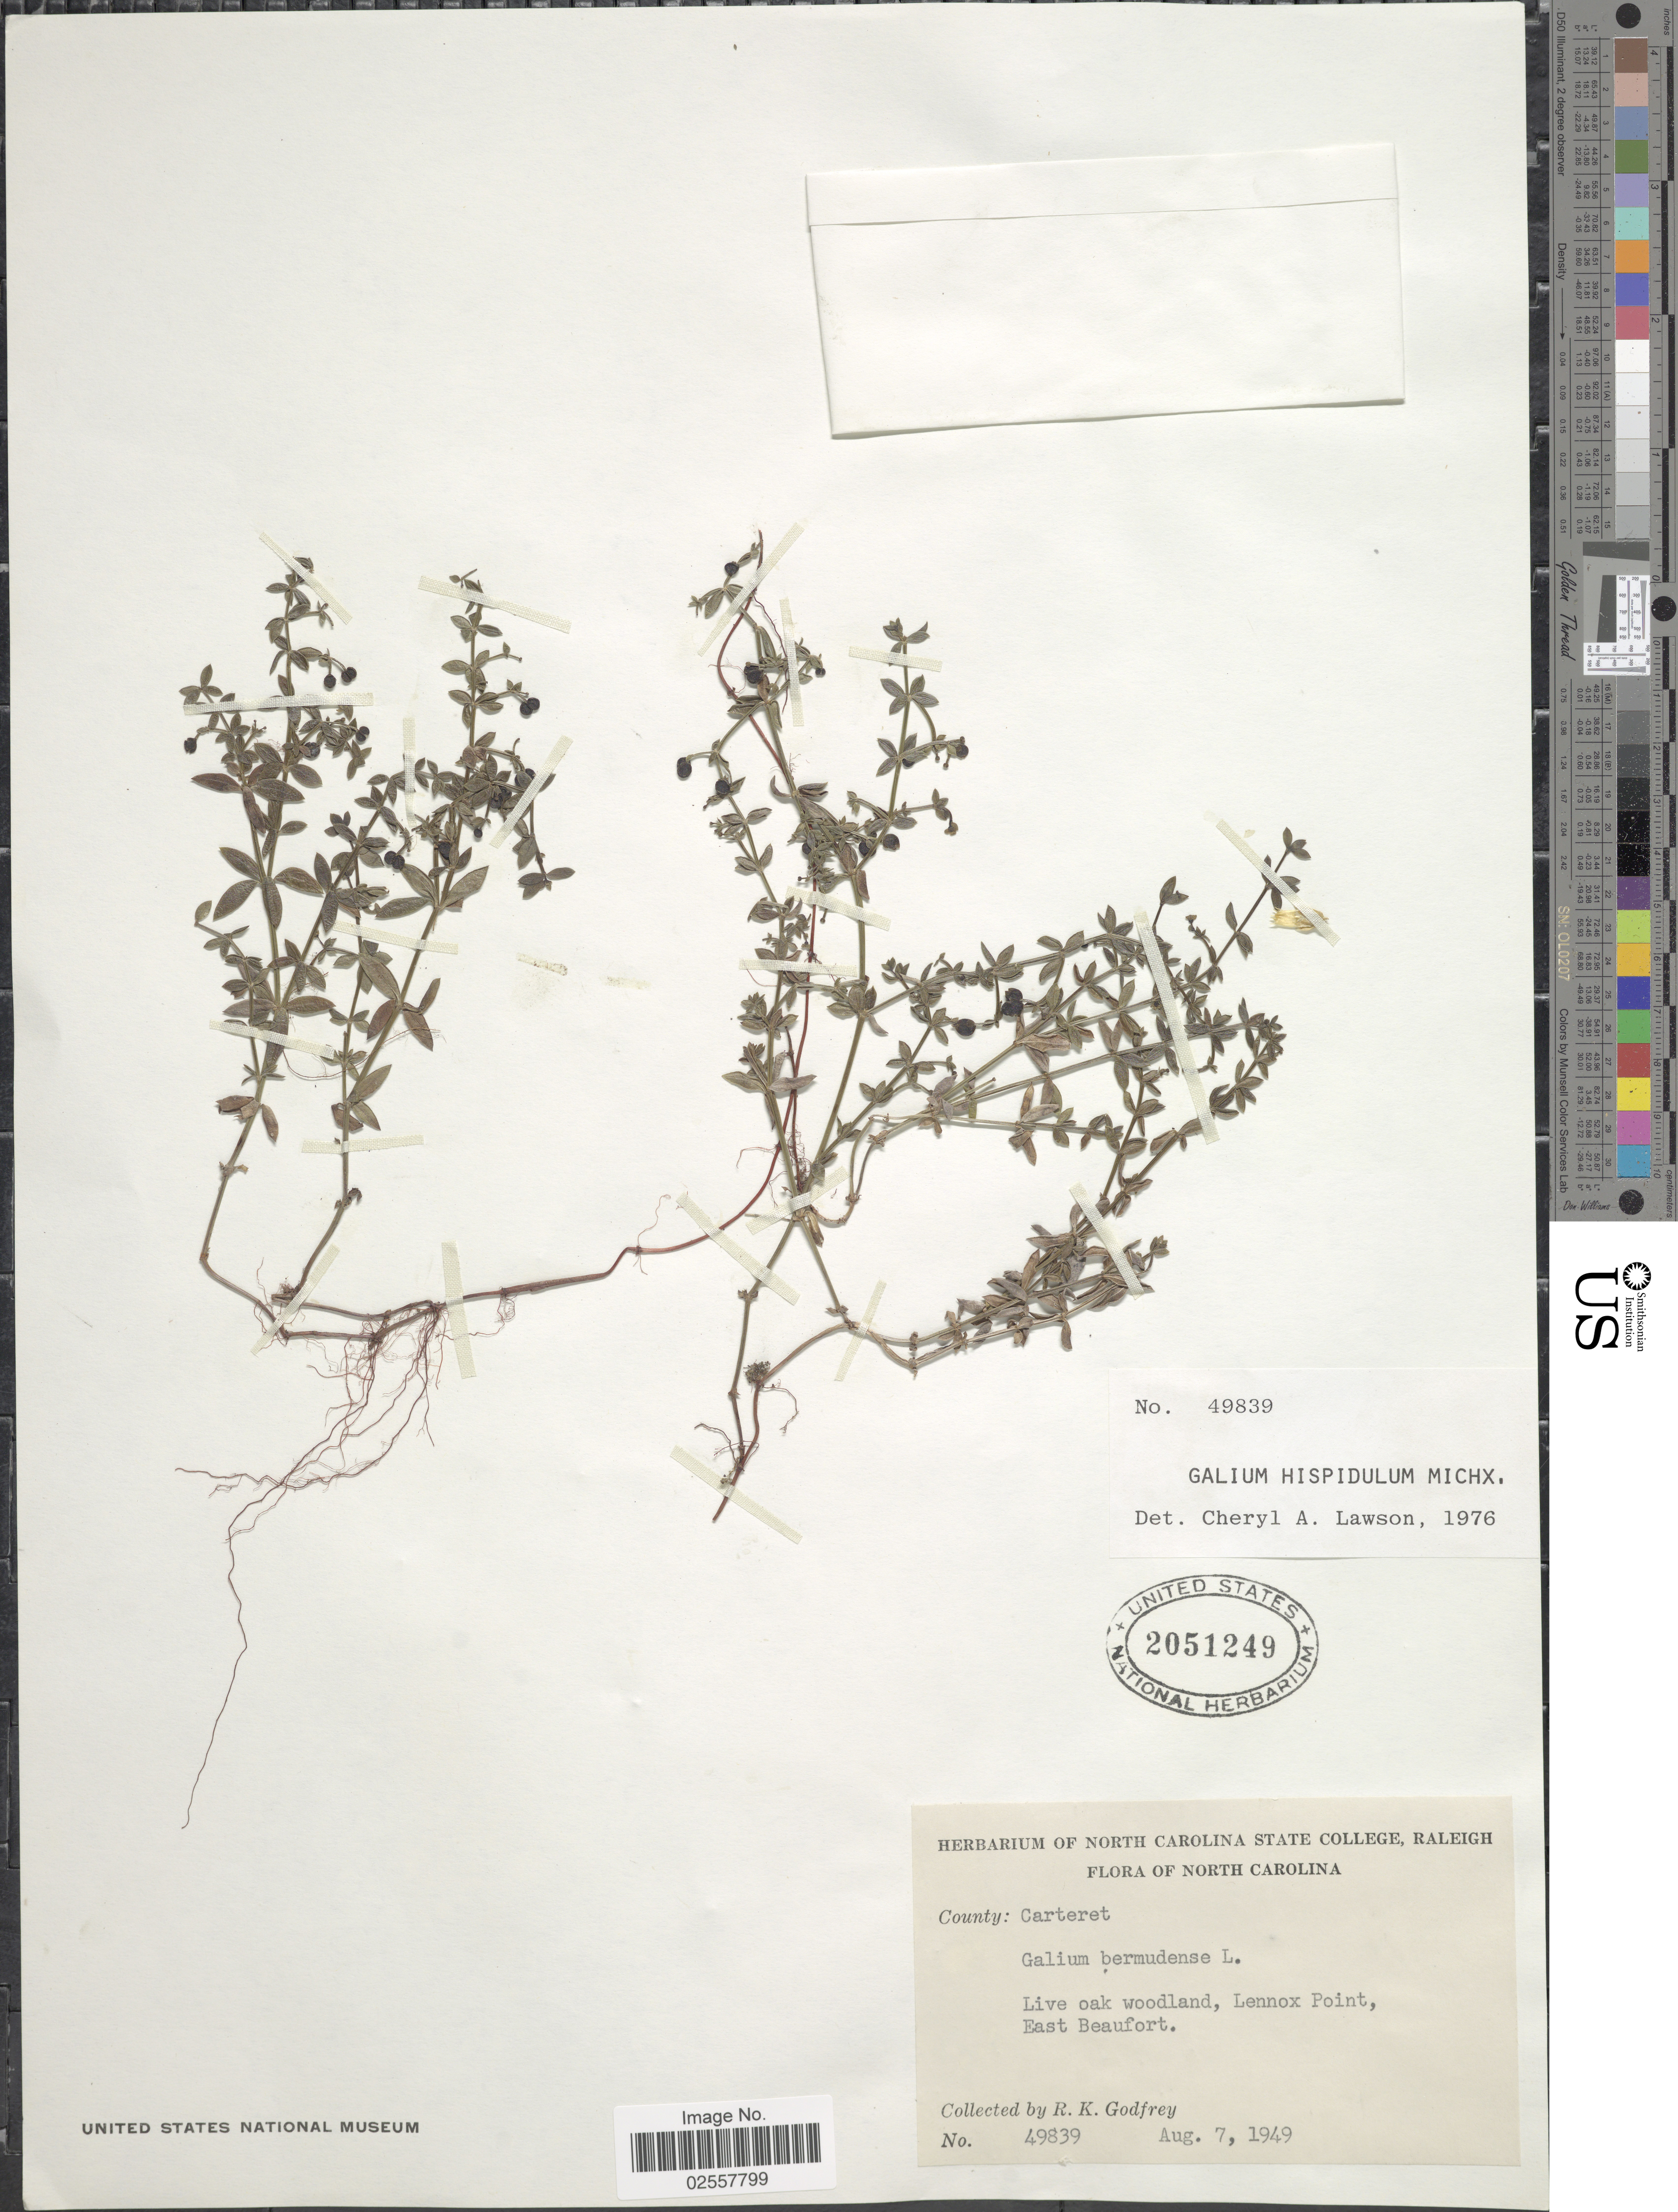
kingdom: Plantae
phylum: Tracheophyta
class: Magnoliopsida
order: Gentianales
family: Rubiaceae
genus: Galium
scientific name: Galium hispidulum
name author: Michx.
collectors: R. K. Godfrey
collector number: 49839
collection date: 1949-08-07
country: United States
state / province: North Carolina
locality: County: Carteret. Live oak woodland, Lennox Point, East Beaufort.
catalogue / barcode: US 2051249